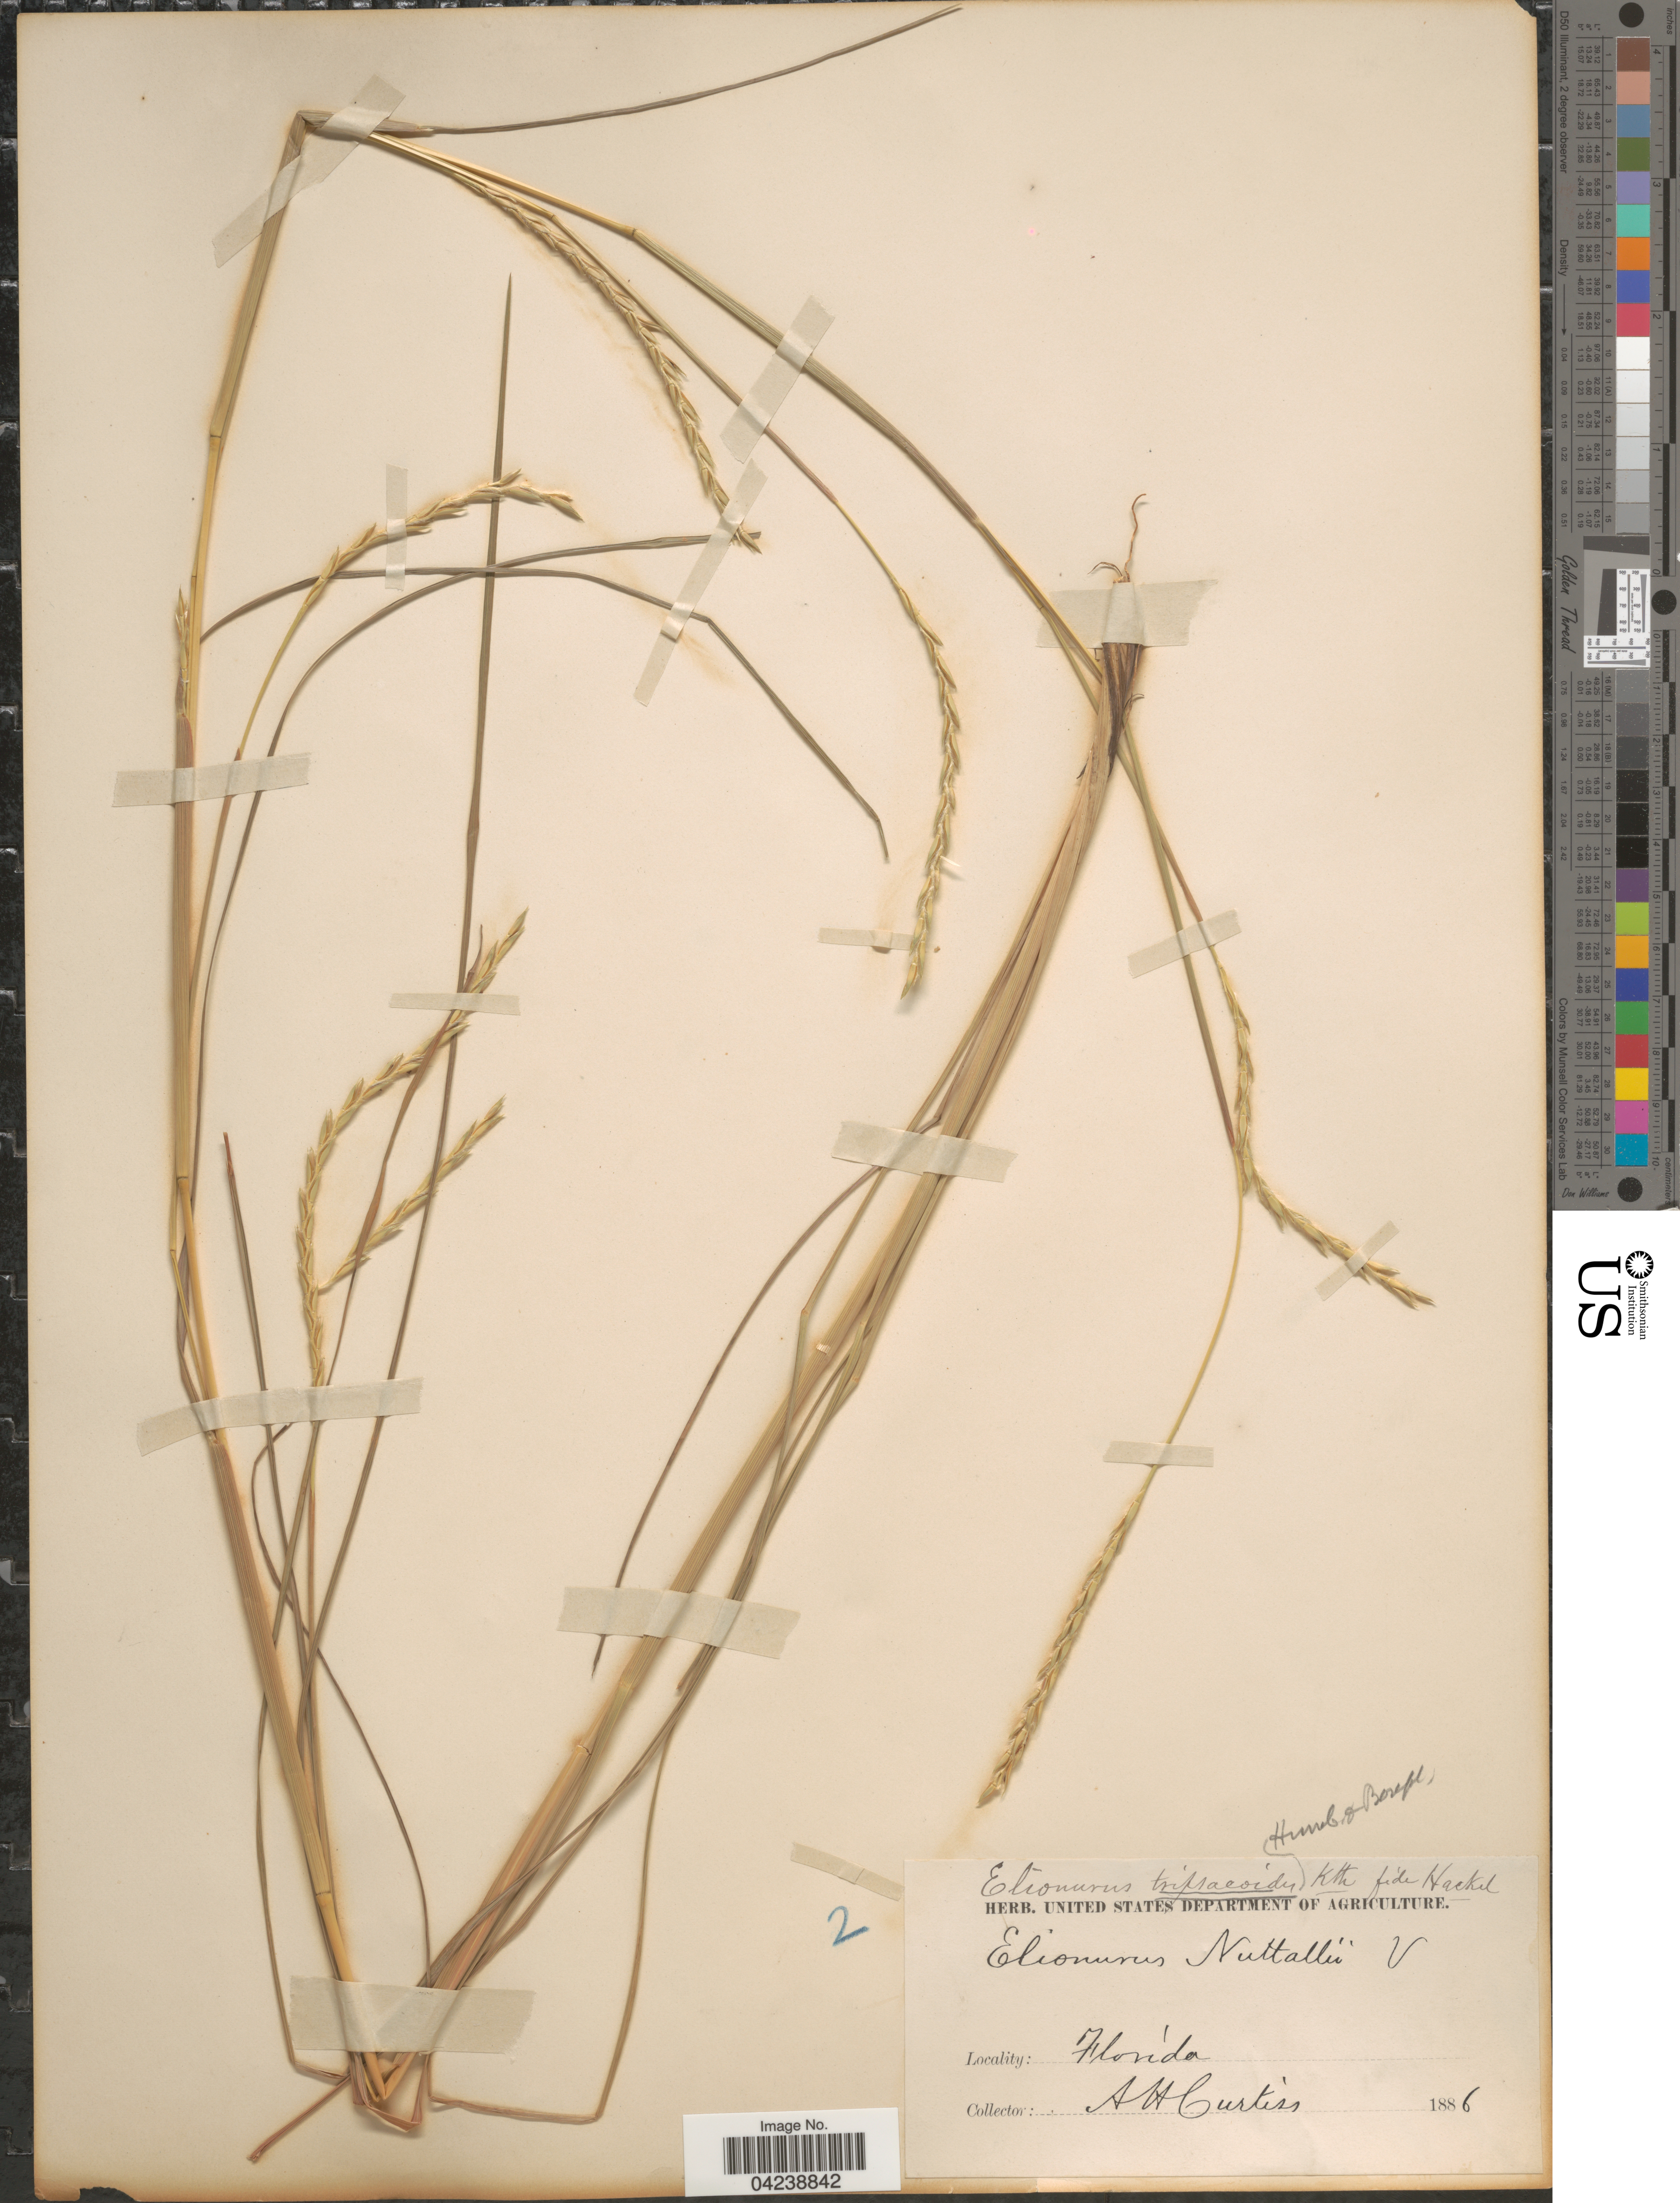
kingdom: Plantae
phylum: Tracheophyta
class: Liliopsida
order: Poales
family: Poaceae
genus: Elionurus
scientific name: Elionurus tripsacoides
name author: Humb. & Bonpl. ex Willd.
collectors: A. H. Curtiss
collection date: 1886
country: United States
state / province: Florida